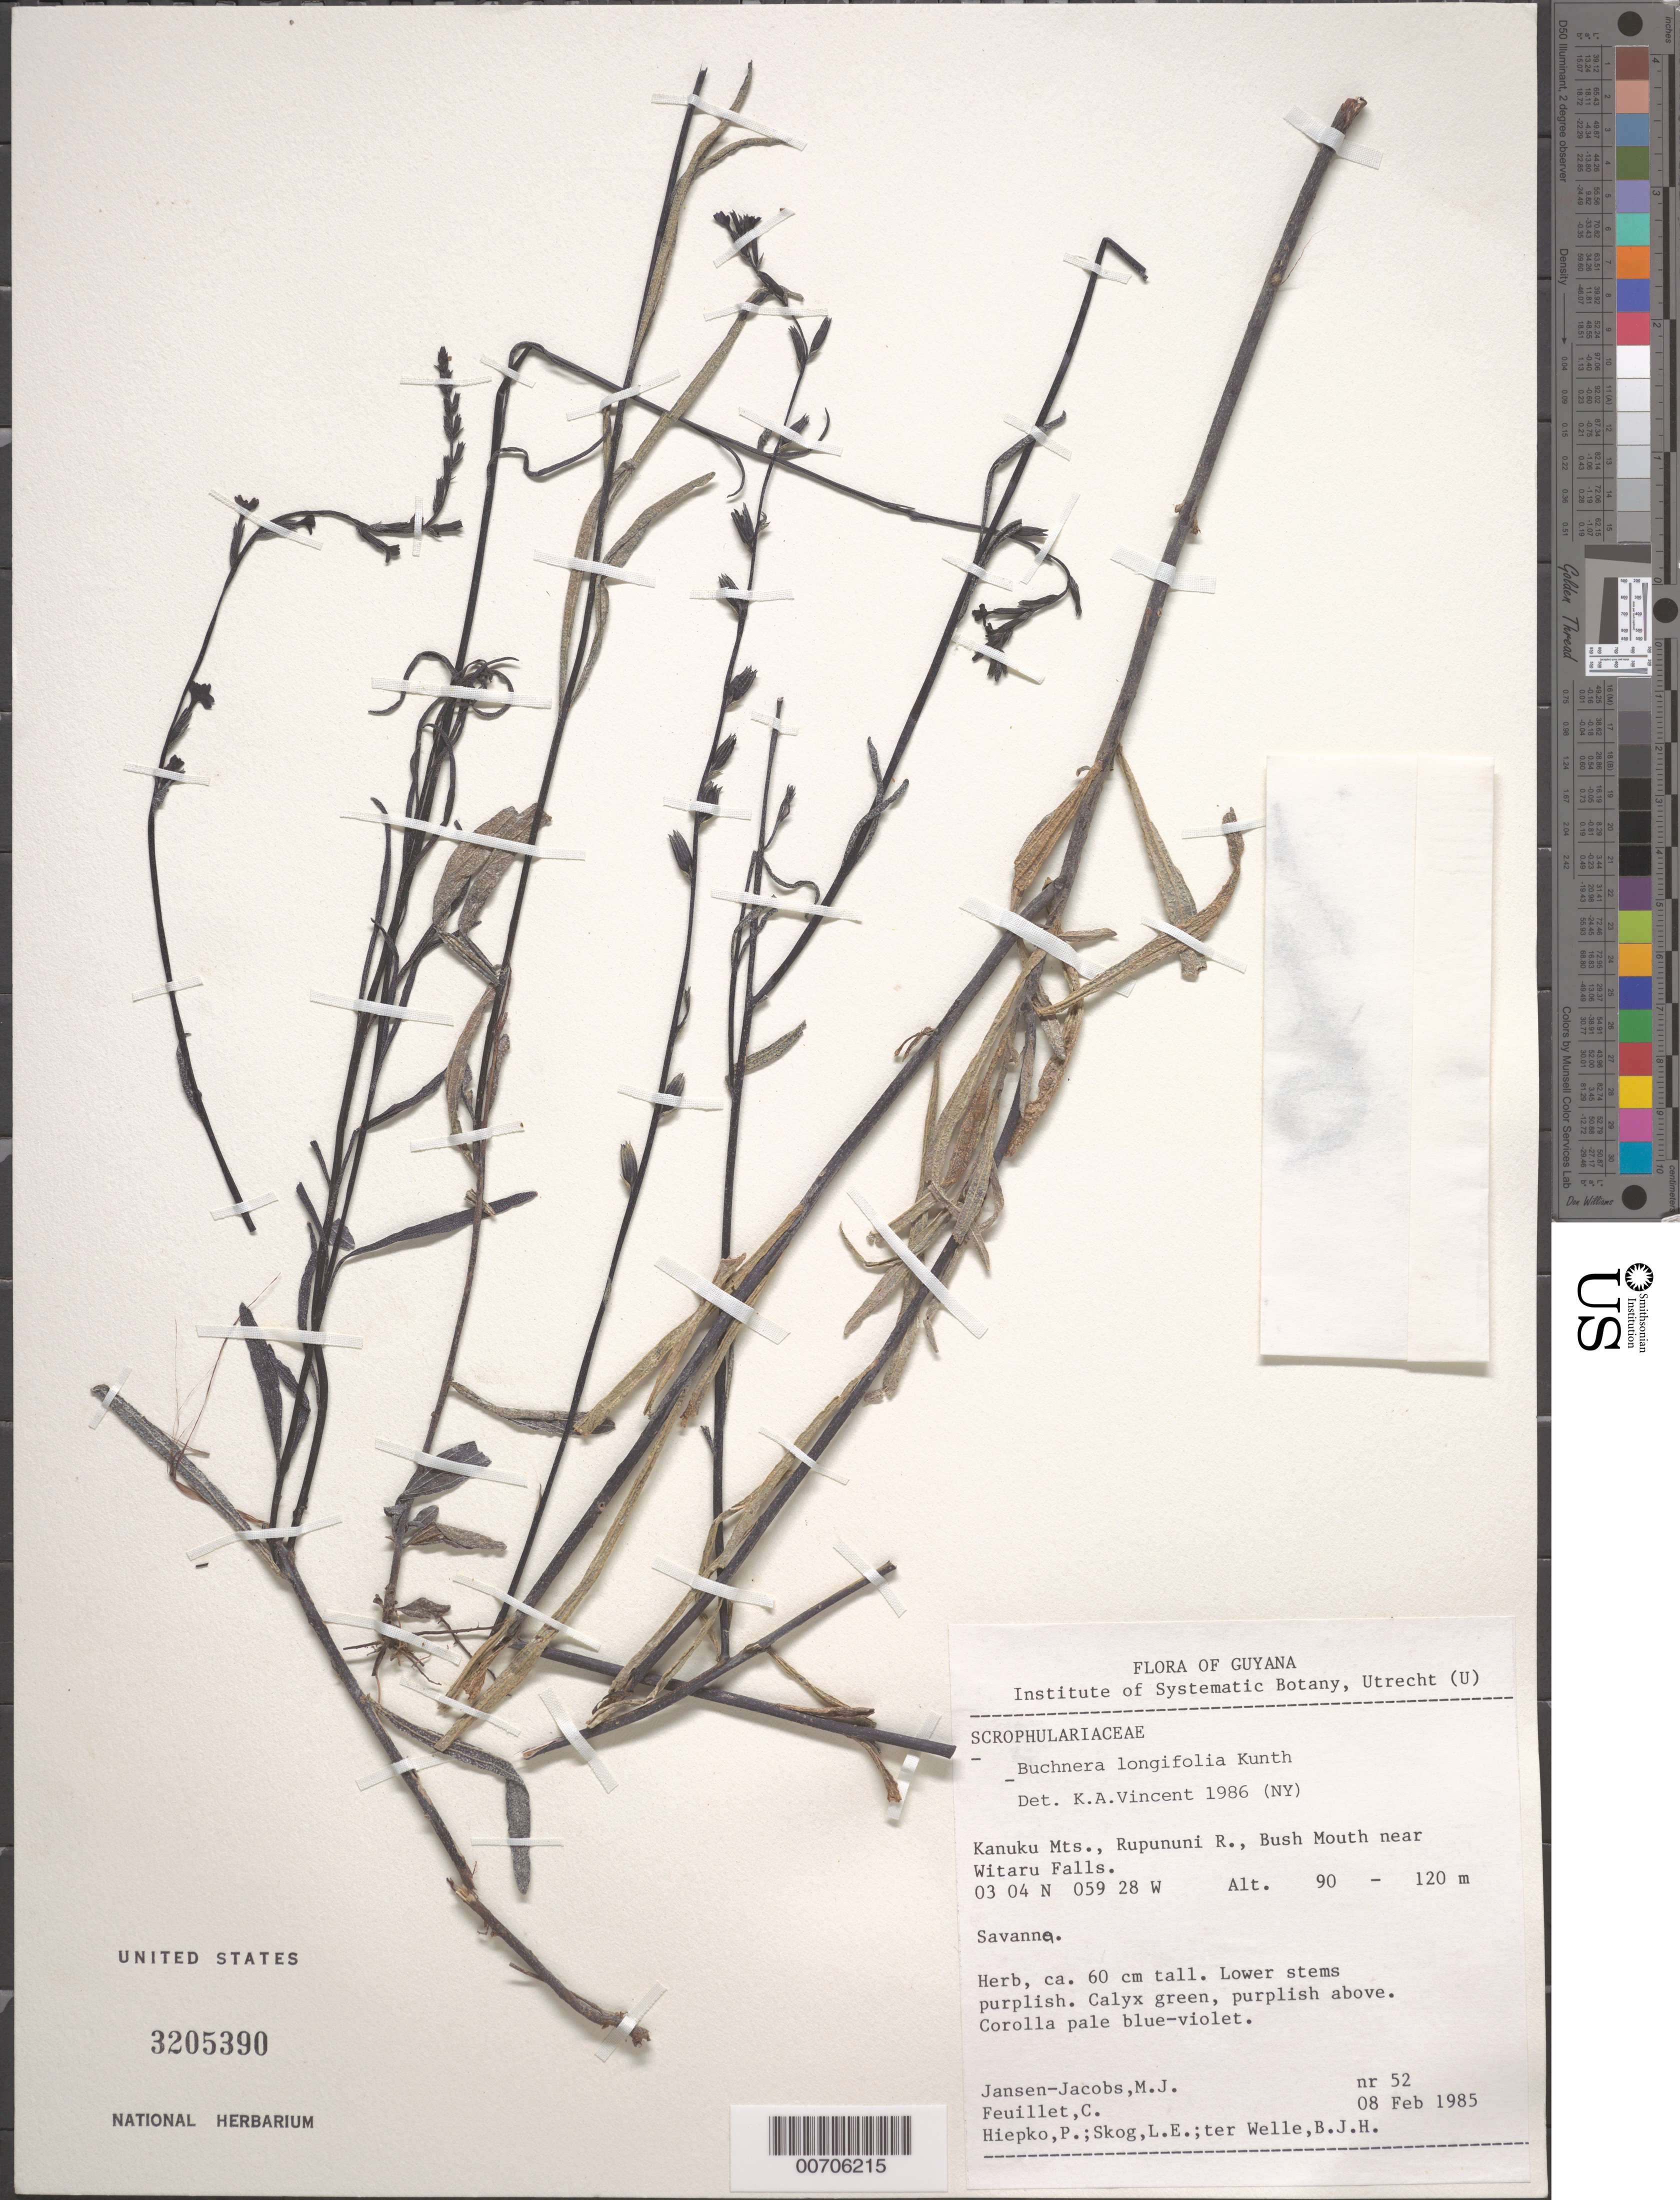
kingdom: Plantae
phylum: Tracheophyta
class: Magnoliopsida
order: Lamiales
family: Orobanchaceae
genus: Buchnera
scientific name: Buchnera longifolia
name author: Kunth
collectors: M. J. Jansen-Jacobs, C. Feuillet, P. H. Hiepko, L. E. Skog & B. Welle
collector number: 52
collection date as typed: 8-Feb-85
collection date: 1985-02-08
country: Guyana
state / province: U. Takutu-U. Essequibo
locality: Kanuku Mts., Rupununi R., Bush Mouth near Witaru Falls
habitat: Savanna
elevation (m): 90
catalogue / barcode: US 3205390